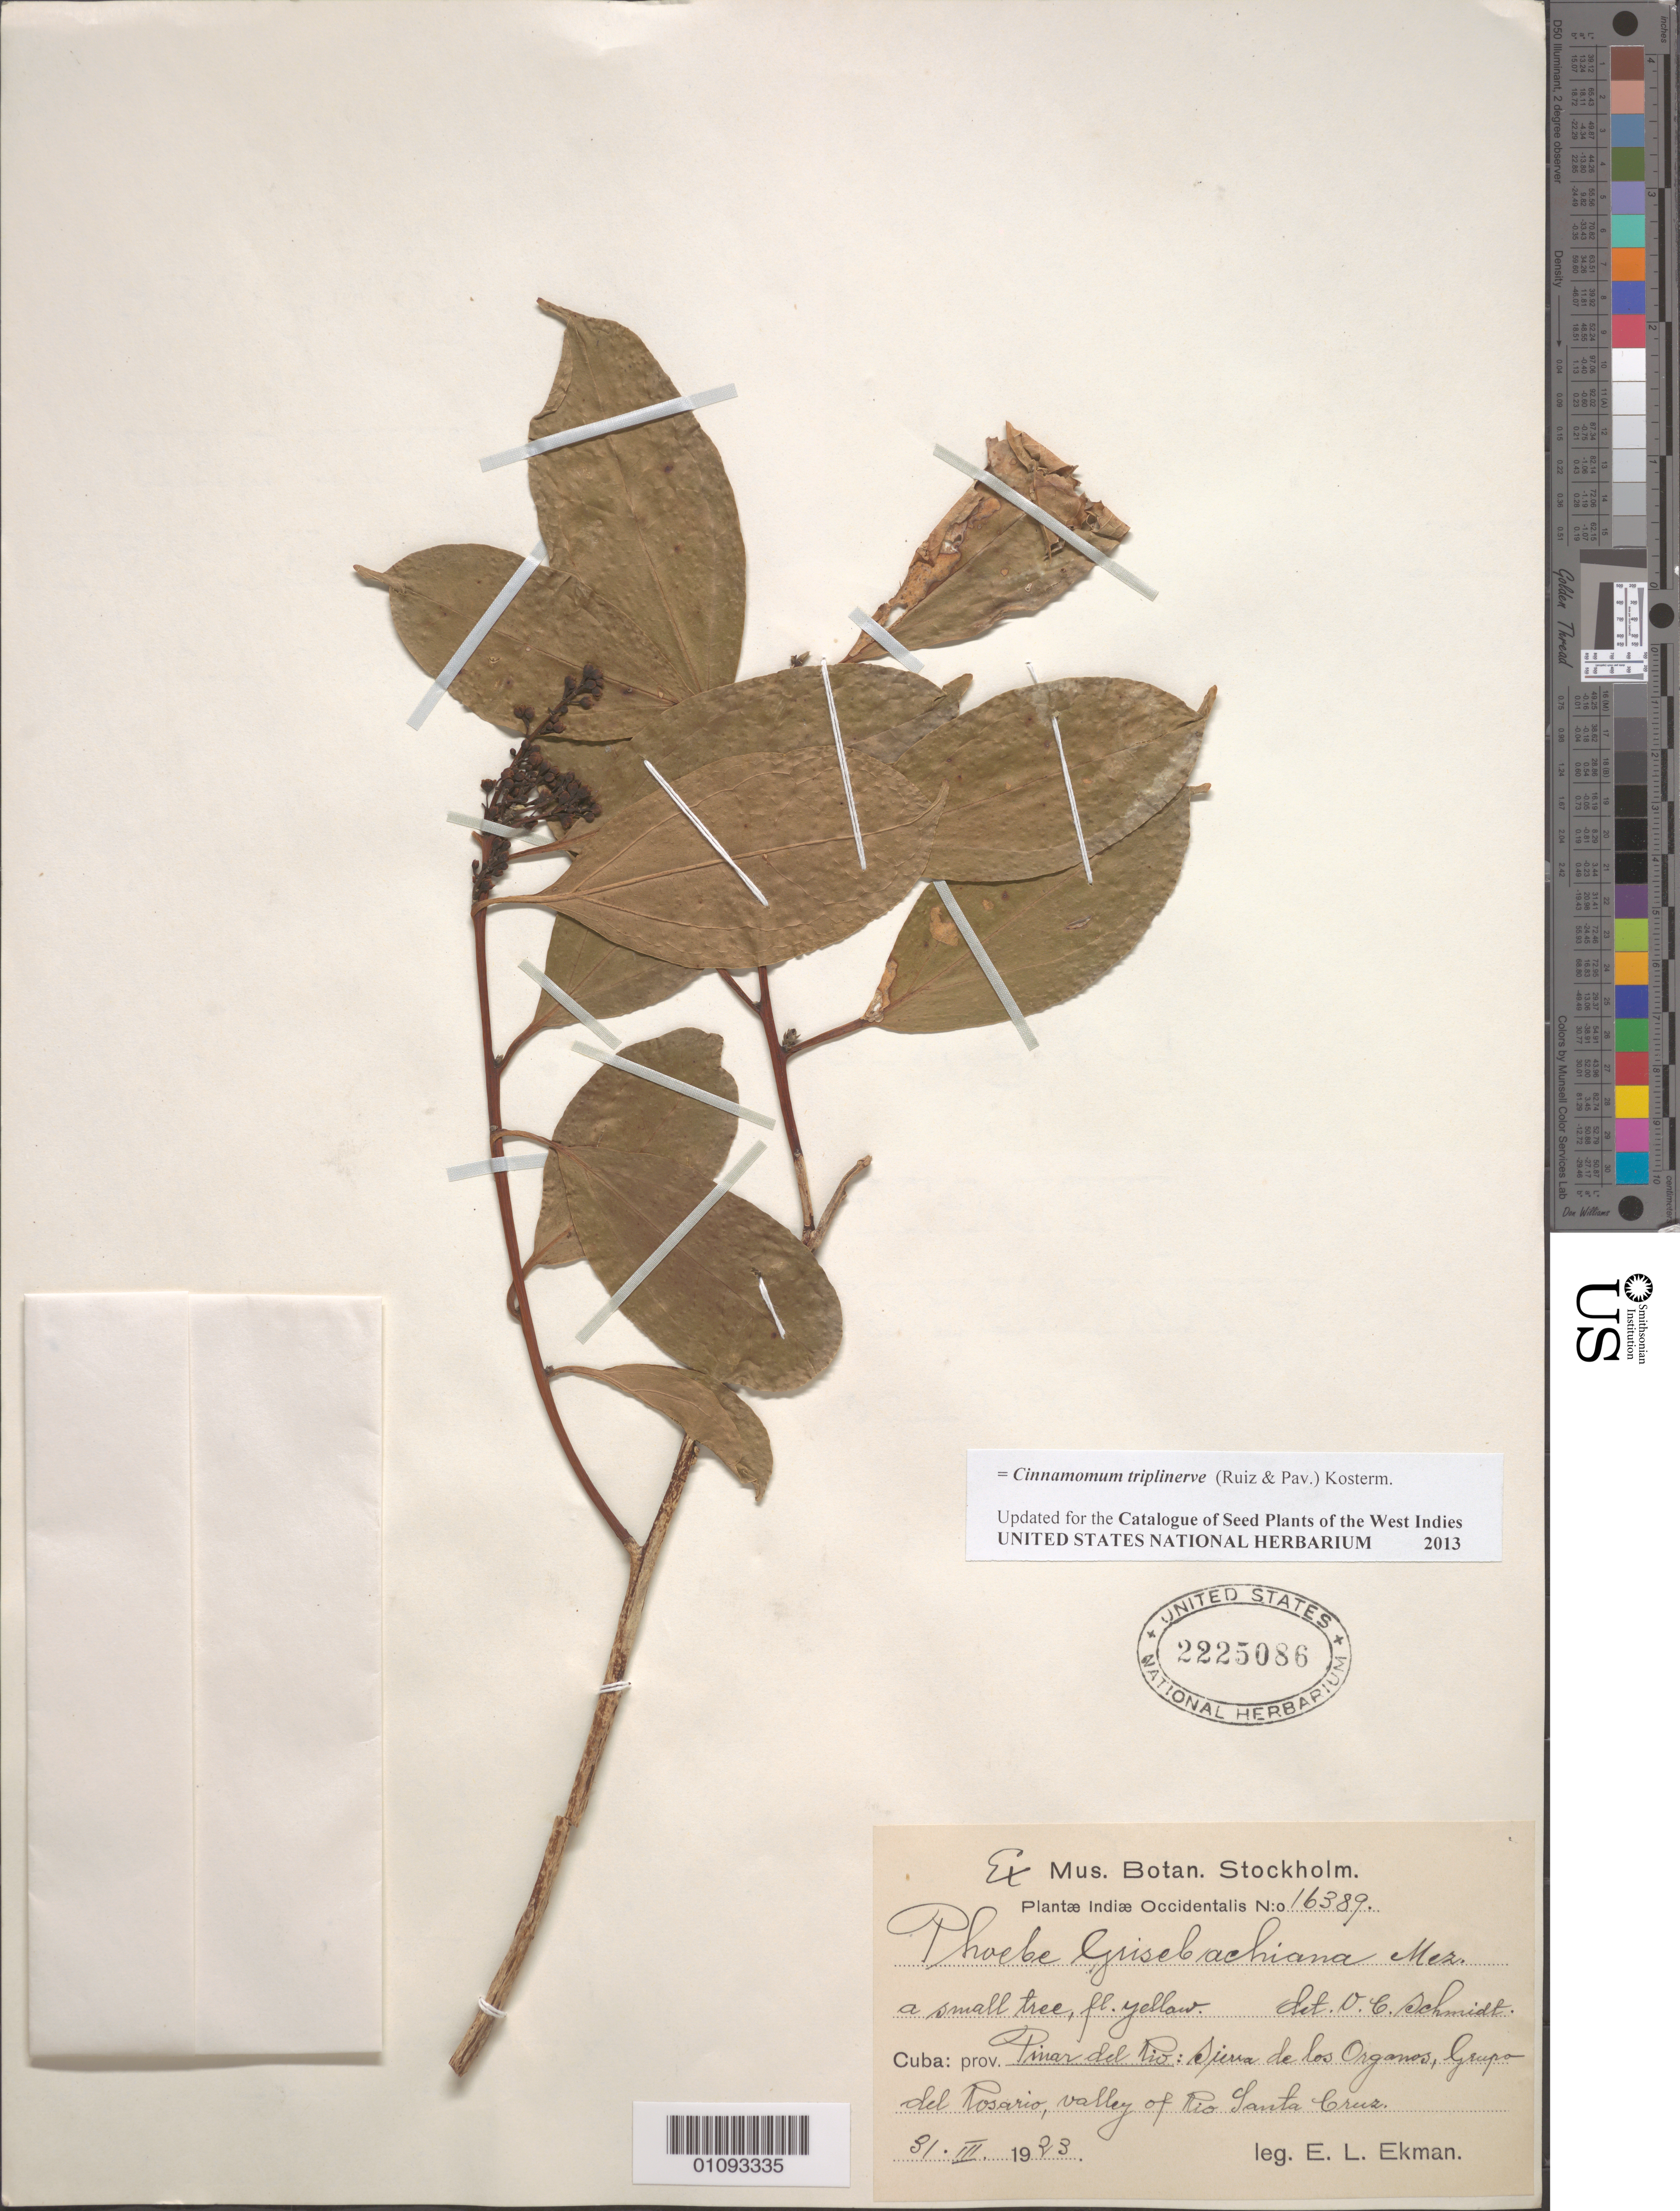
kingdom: Plantae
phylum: Tracheophyta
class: Magnoliopsida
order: Laurales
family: Lauraceae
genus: Phoebe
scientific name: Phoebe grisebachiana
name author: Mez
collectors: E. L. Ekman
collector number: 16389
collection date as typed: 31 Mar 1923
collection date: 1923-03-31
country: Cuba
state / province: Pinar del Rio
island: Cuba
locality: Sierra de los Organos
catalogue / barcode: US 2225086